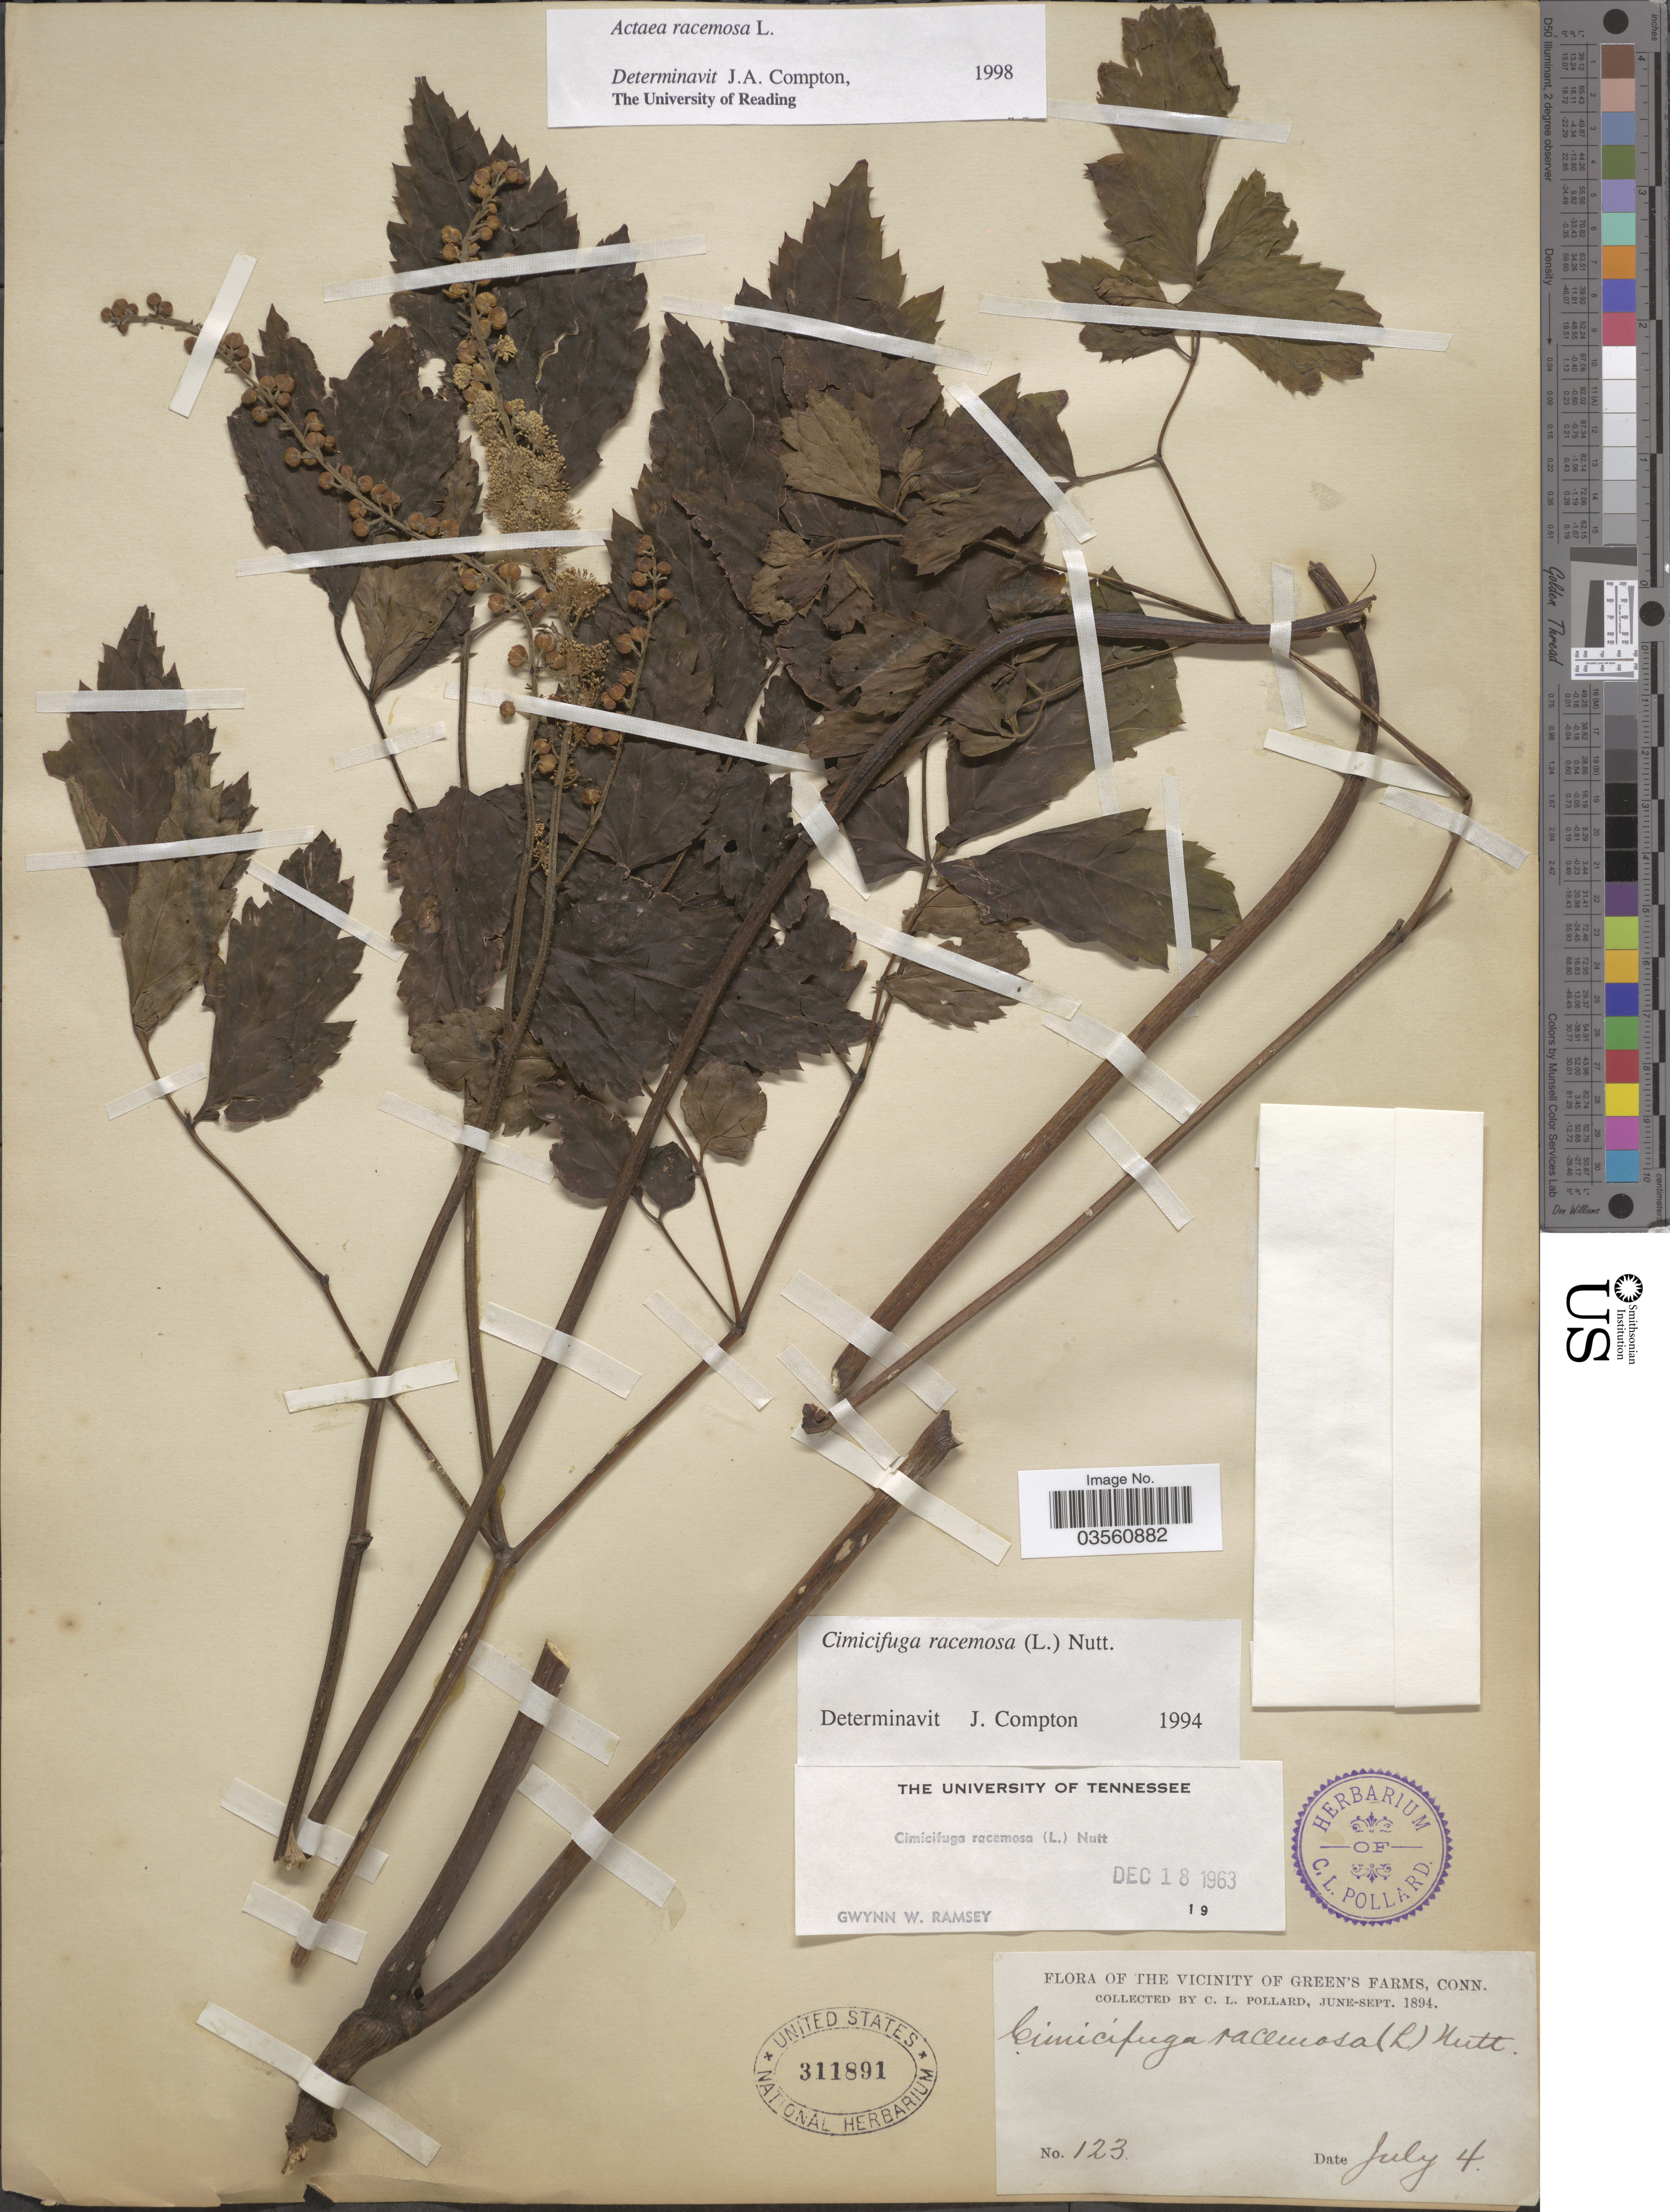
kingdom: Plantae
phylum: Tracheophyta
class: Magnoliopsida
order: Ranunculales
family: Ranunculaceae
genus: Actaea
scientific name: Actaea racemosa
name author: L.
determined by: Compton, J. A.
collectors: C. L. Pollard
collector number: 123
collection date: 1894-07-04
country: United States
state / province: Connecticut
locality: The Vicinity of Green's Farms.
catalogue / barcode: US 311891